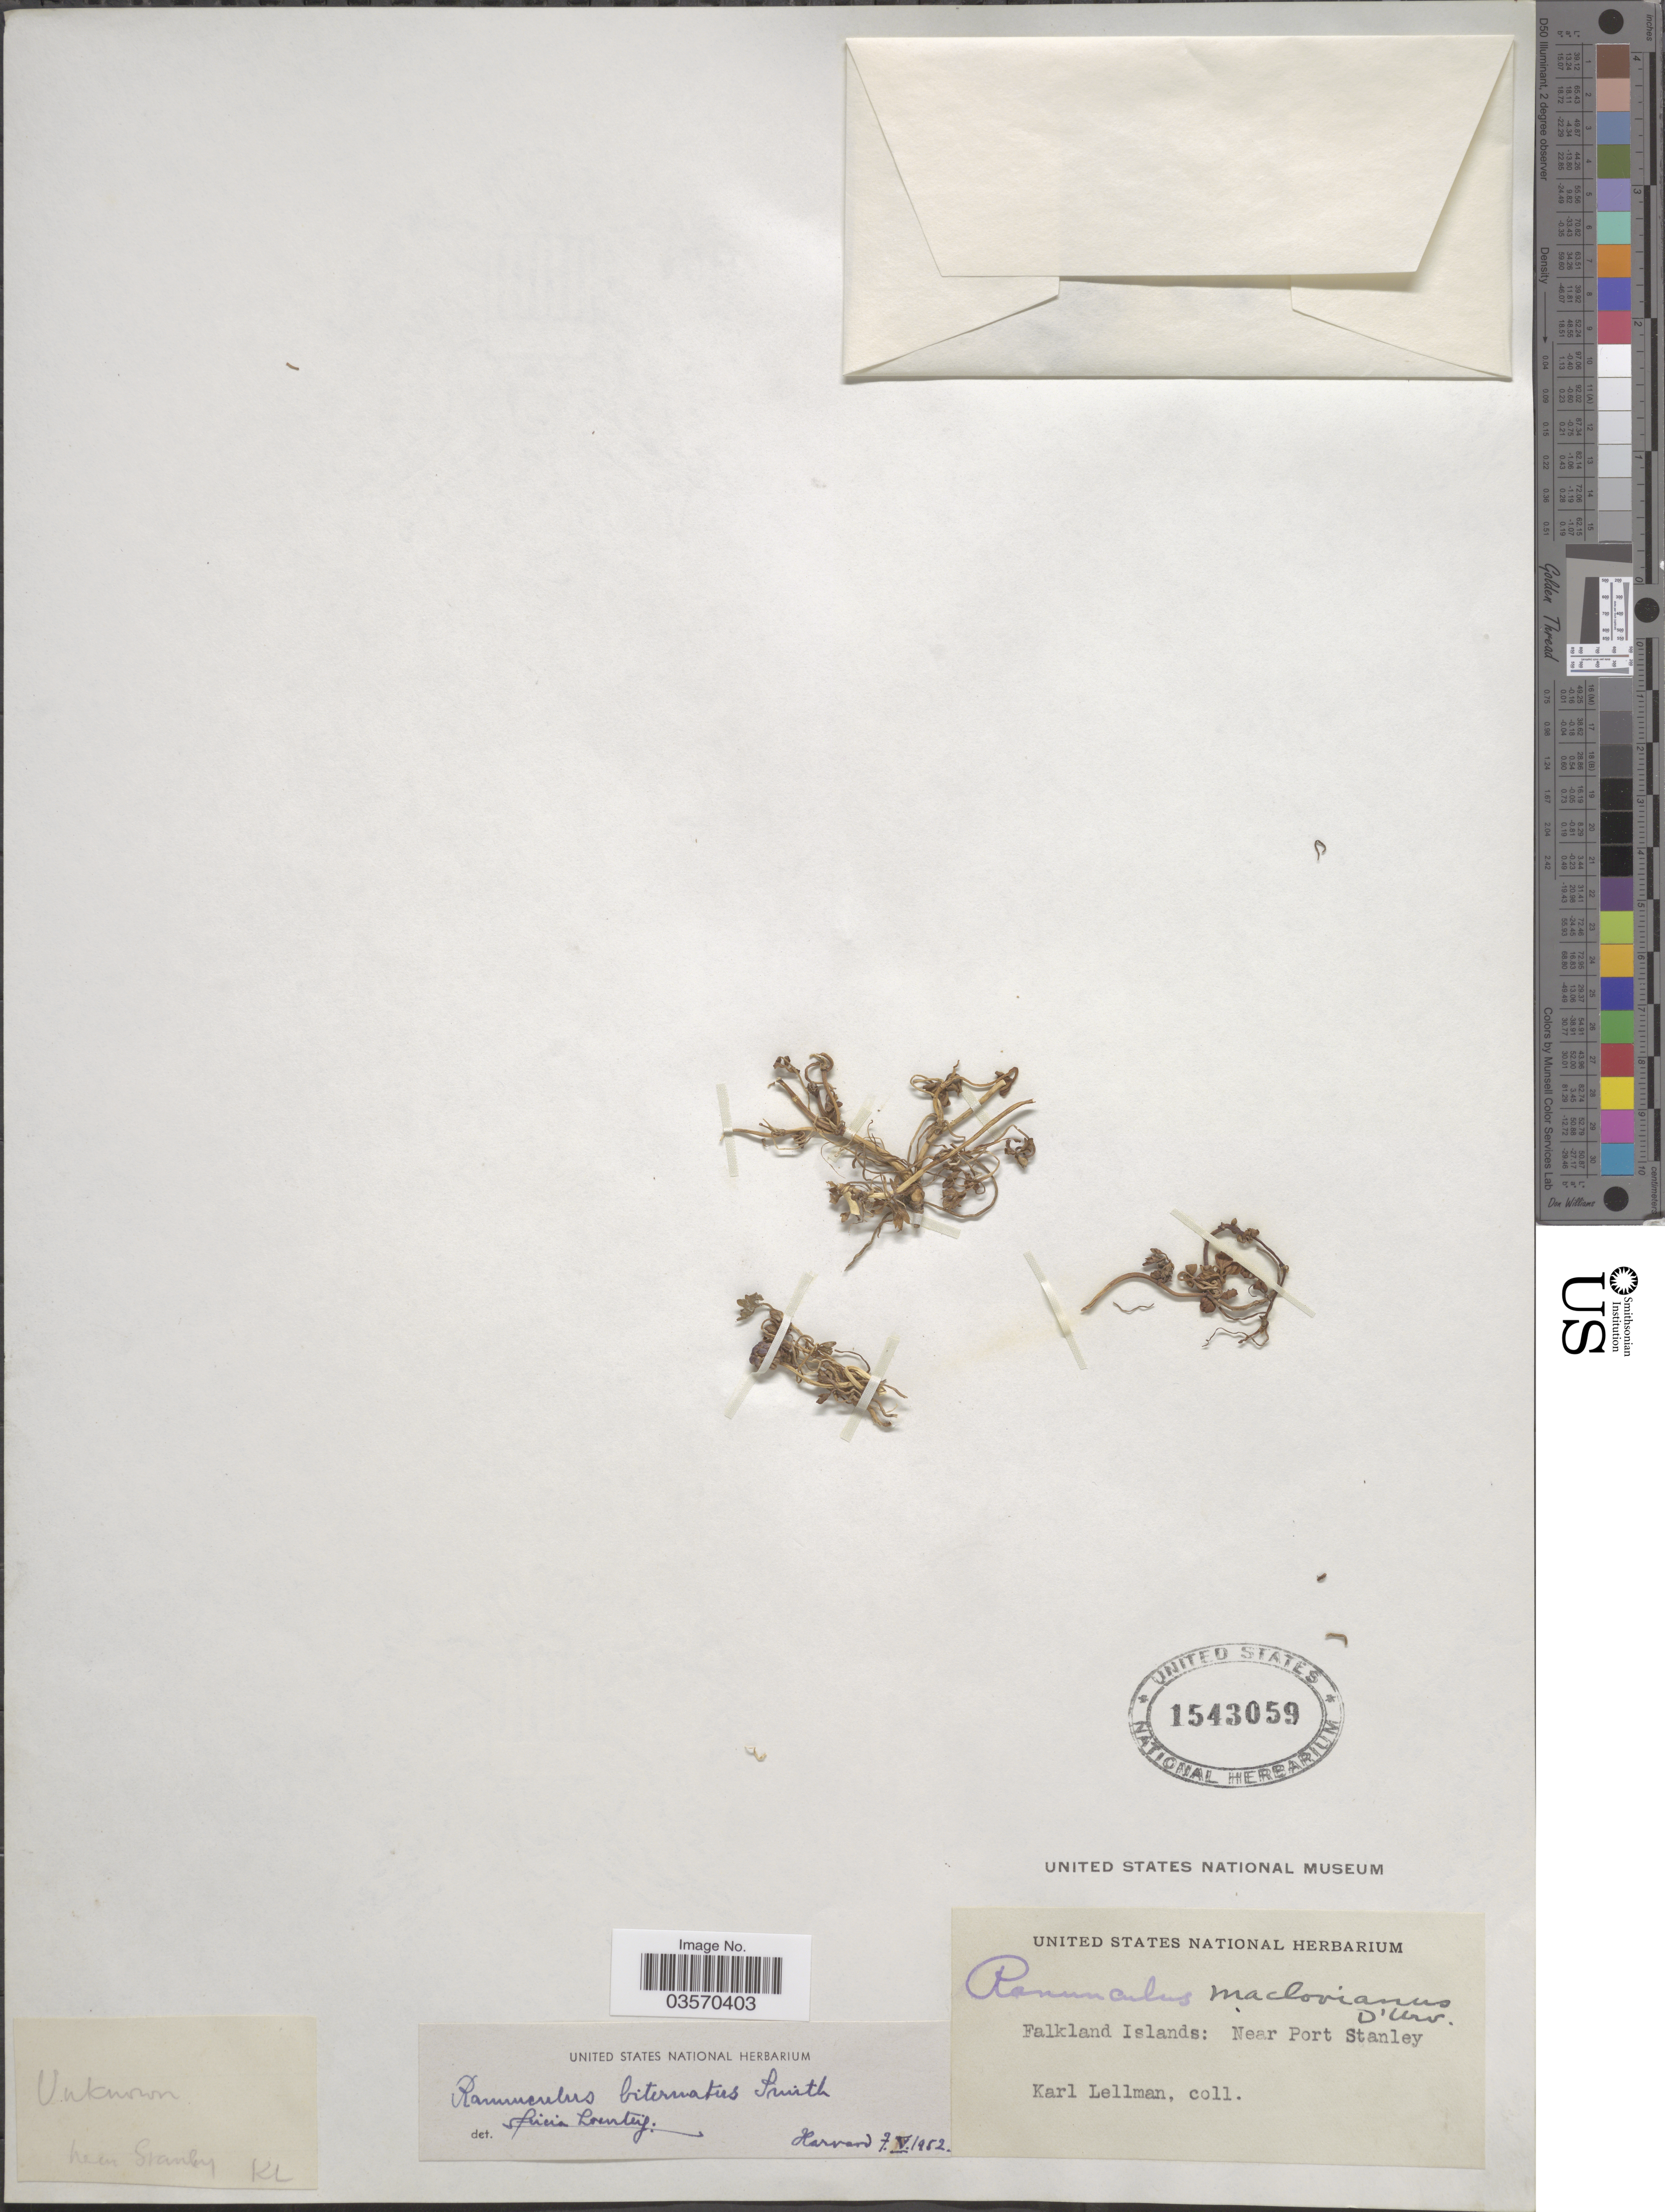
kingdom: Plantae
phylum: Tracheophyta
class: Magnoliopsida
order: Ranunculales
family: Ranunculaceae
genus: Ranunculus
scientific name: Ranunculus biternatus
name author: Sm.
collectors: K. Lellman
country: Falkland Islands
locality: Near Port Stanley.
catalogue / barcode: US 1543059